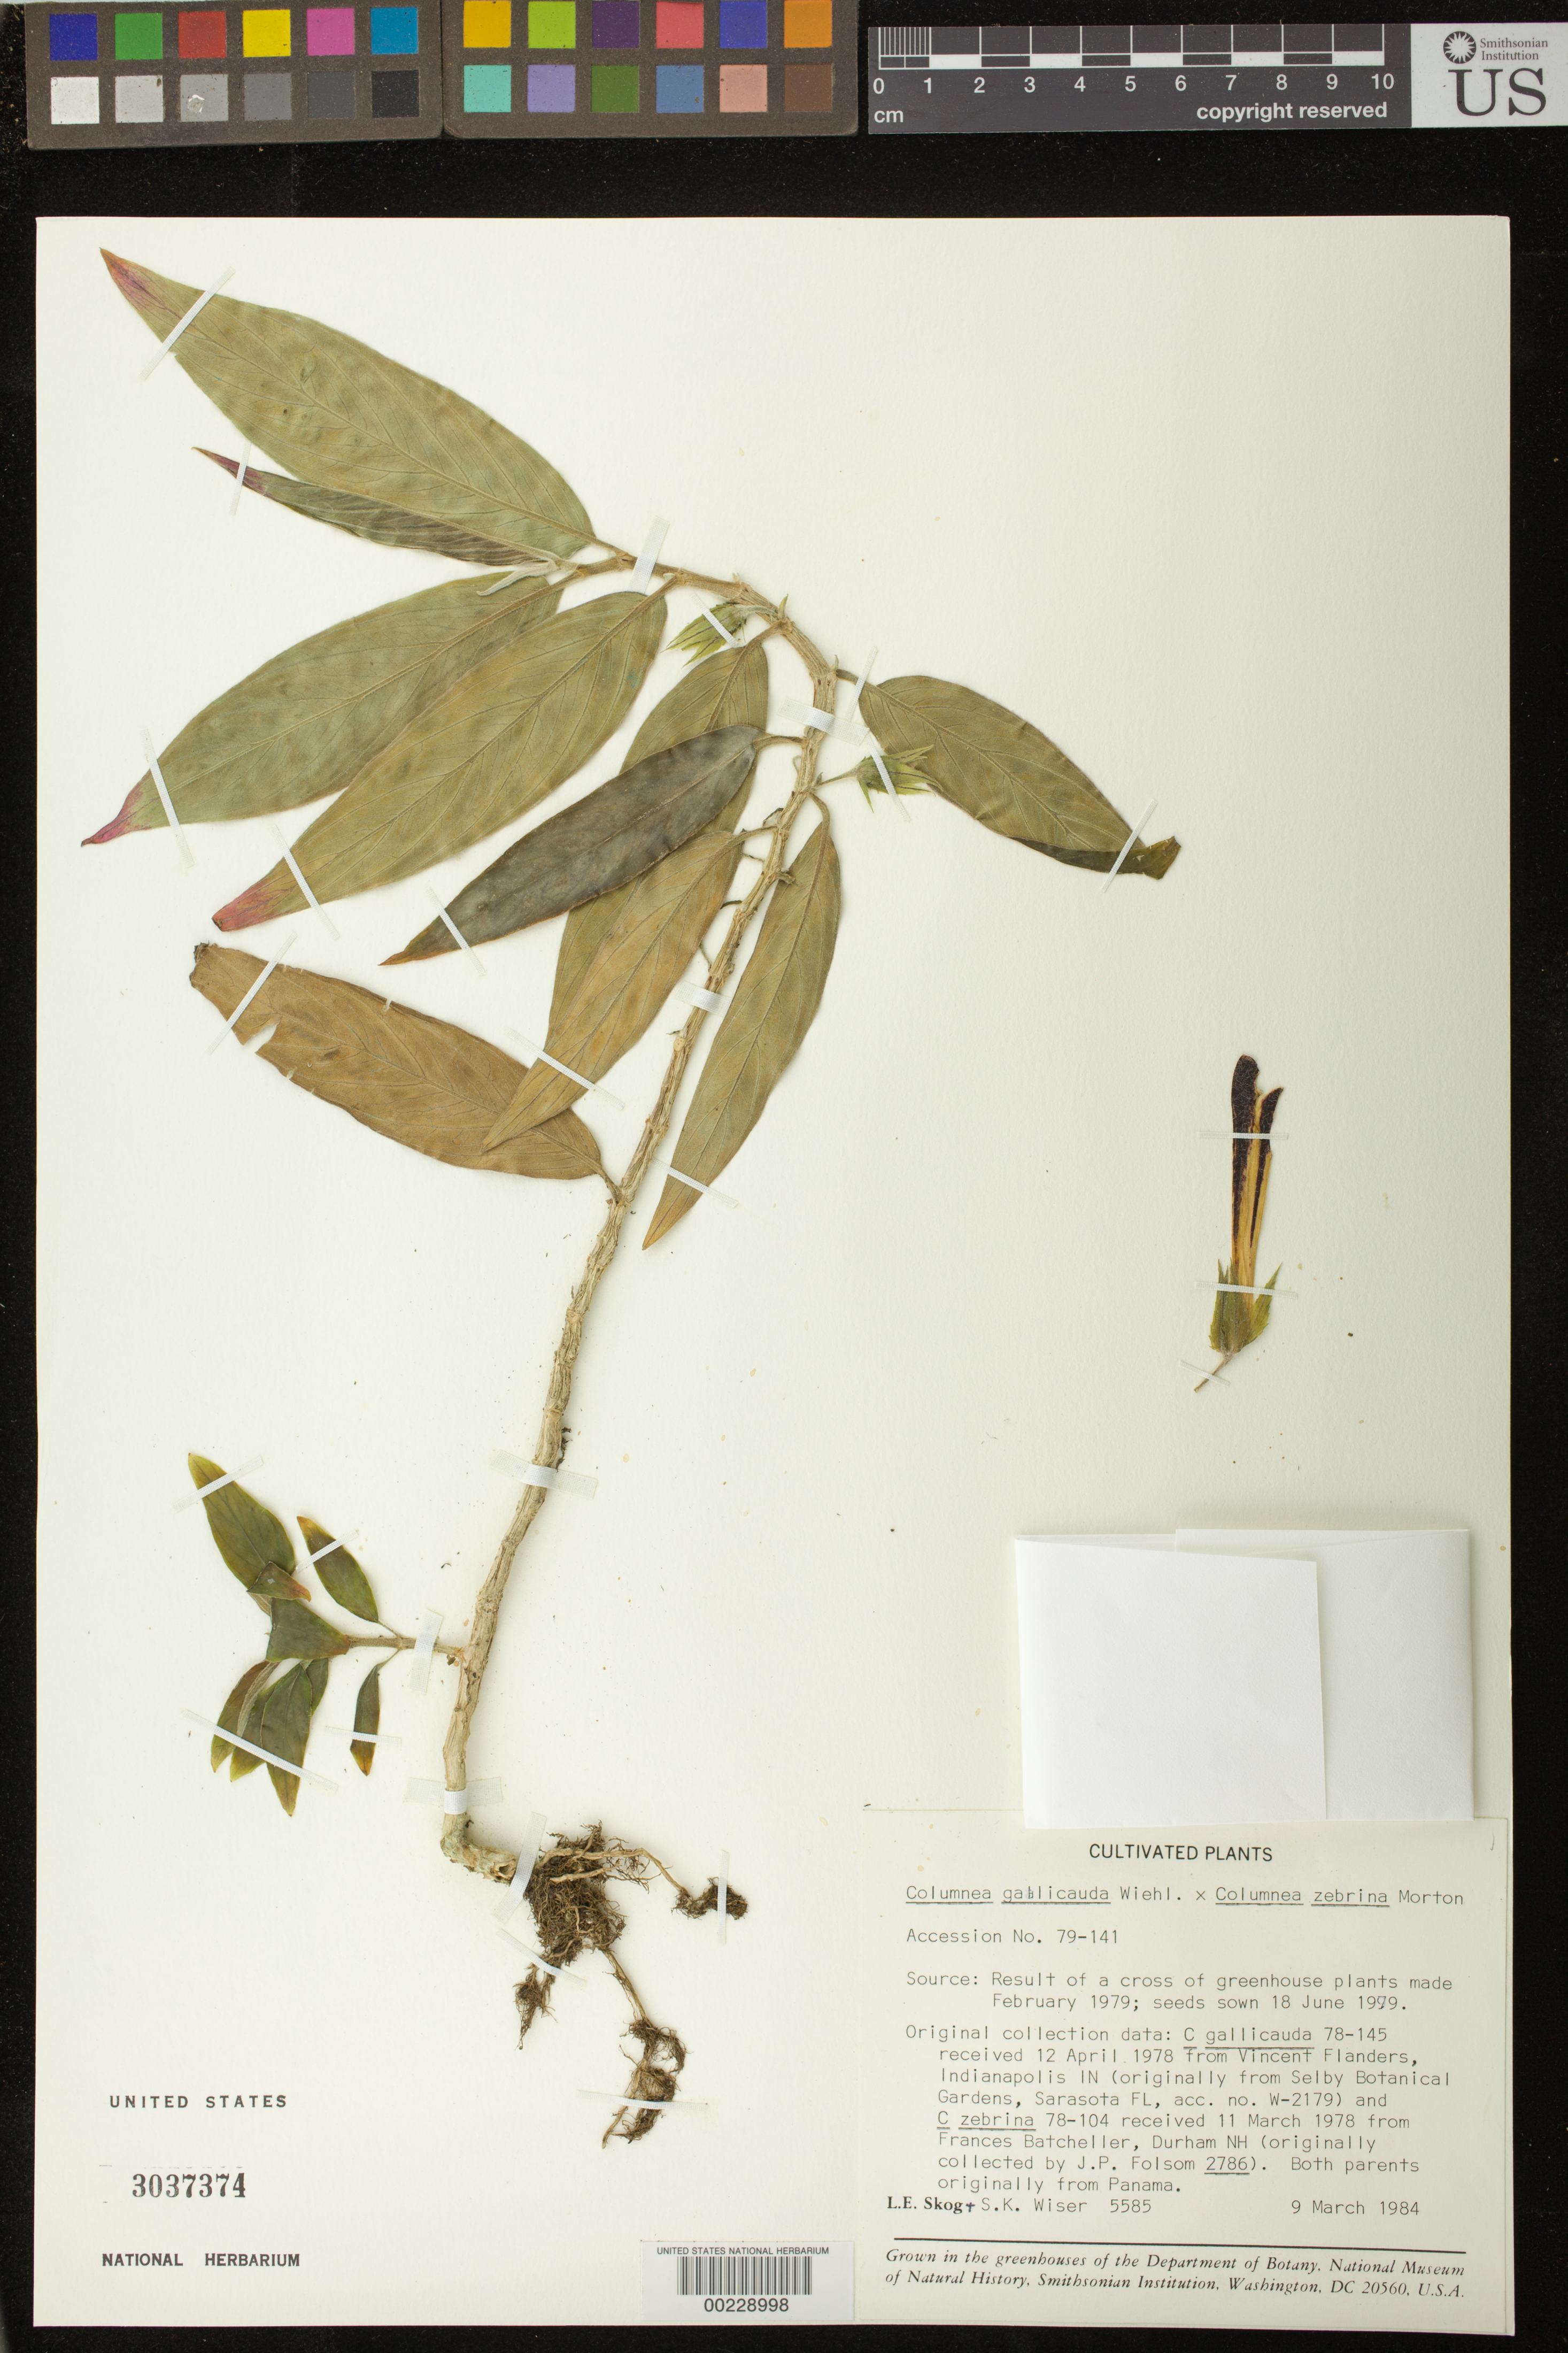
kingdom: Plantae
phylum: Tracheophyta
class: Magnoliopsida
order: Lamiales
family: Gesneriaceae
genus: Columnea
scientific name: Columnea hybrid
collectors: L. E. Skog & S. Wiser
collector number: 5585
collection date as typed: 09 Mar 1984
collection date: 1984-03-09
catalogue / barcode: US 3037374